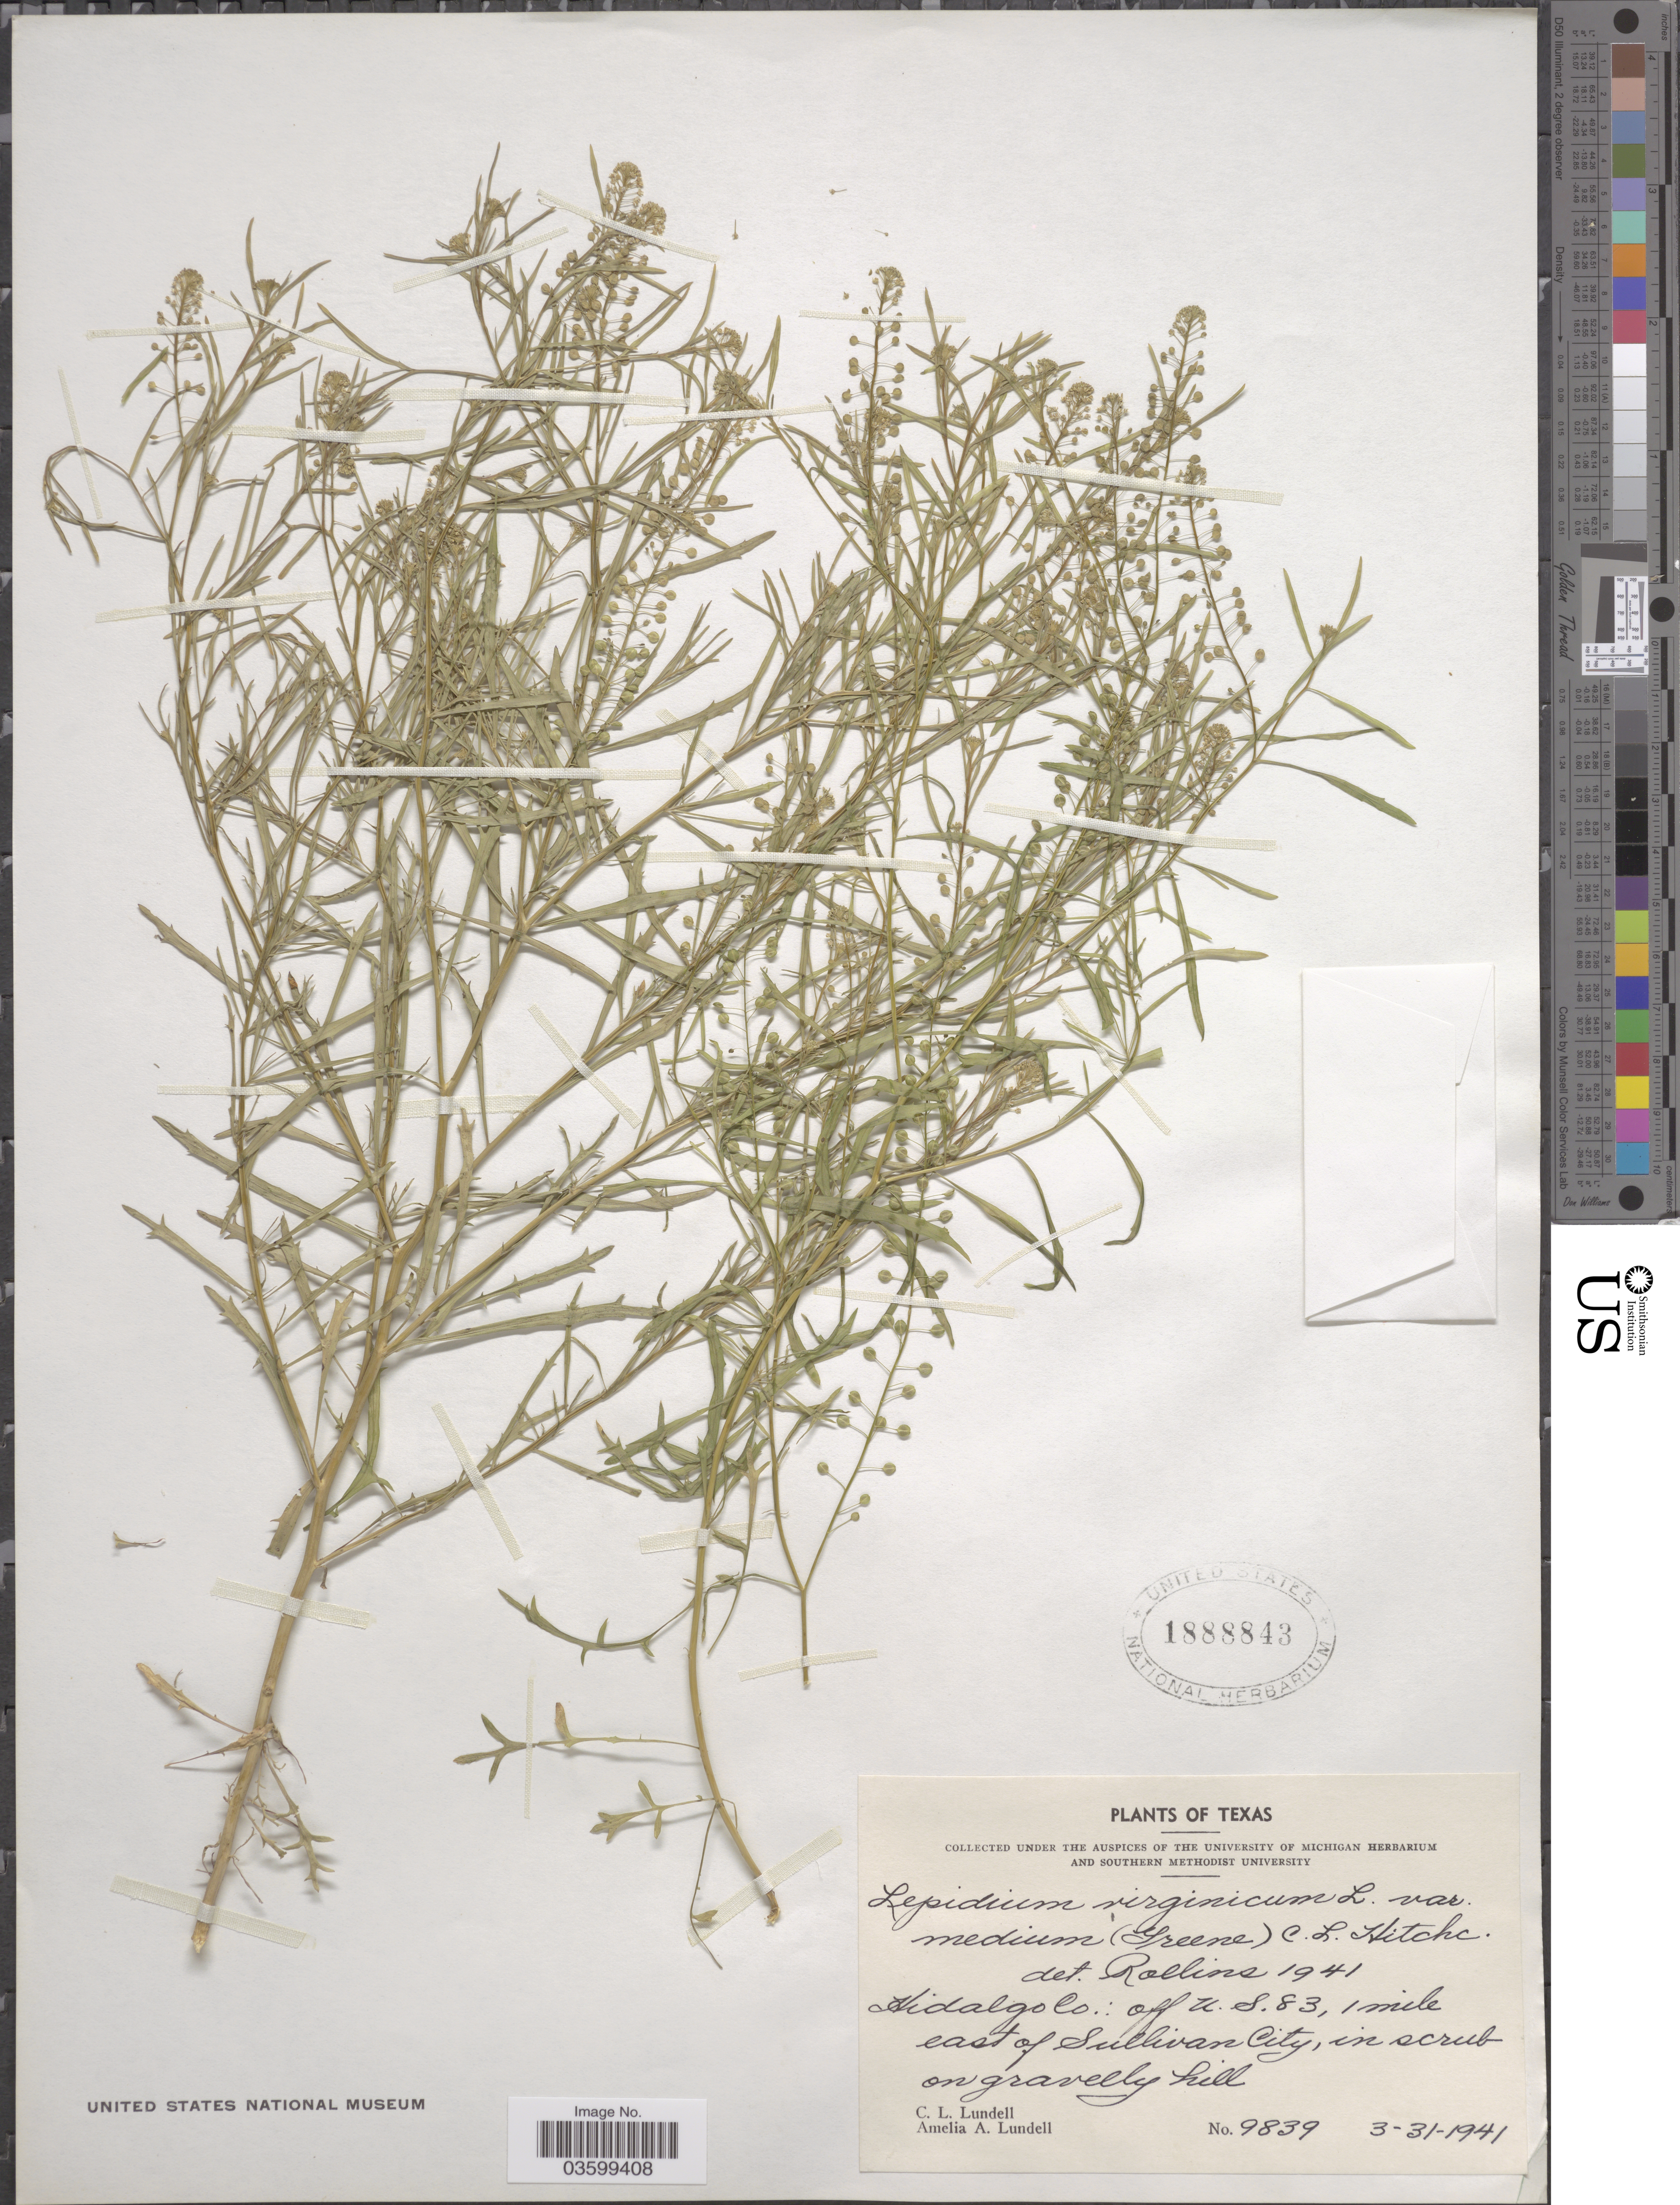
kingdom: Plantae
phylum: Tracheophyta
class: Magnoliopsida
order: Brassicales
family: Brassicaceae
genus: Lepidium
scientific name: Lepidium virginicum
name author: L.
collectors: C. L. Lundell & A. A. Lundell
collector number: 9839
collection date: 1941-03-31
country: United States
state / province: Texas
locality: Hidalgo Co.: off U.S. 83, 1 mile east of Sullivan City.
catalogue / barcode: US 1888843